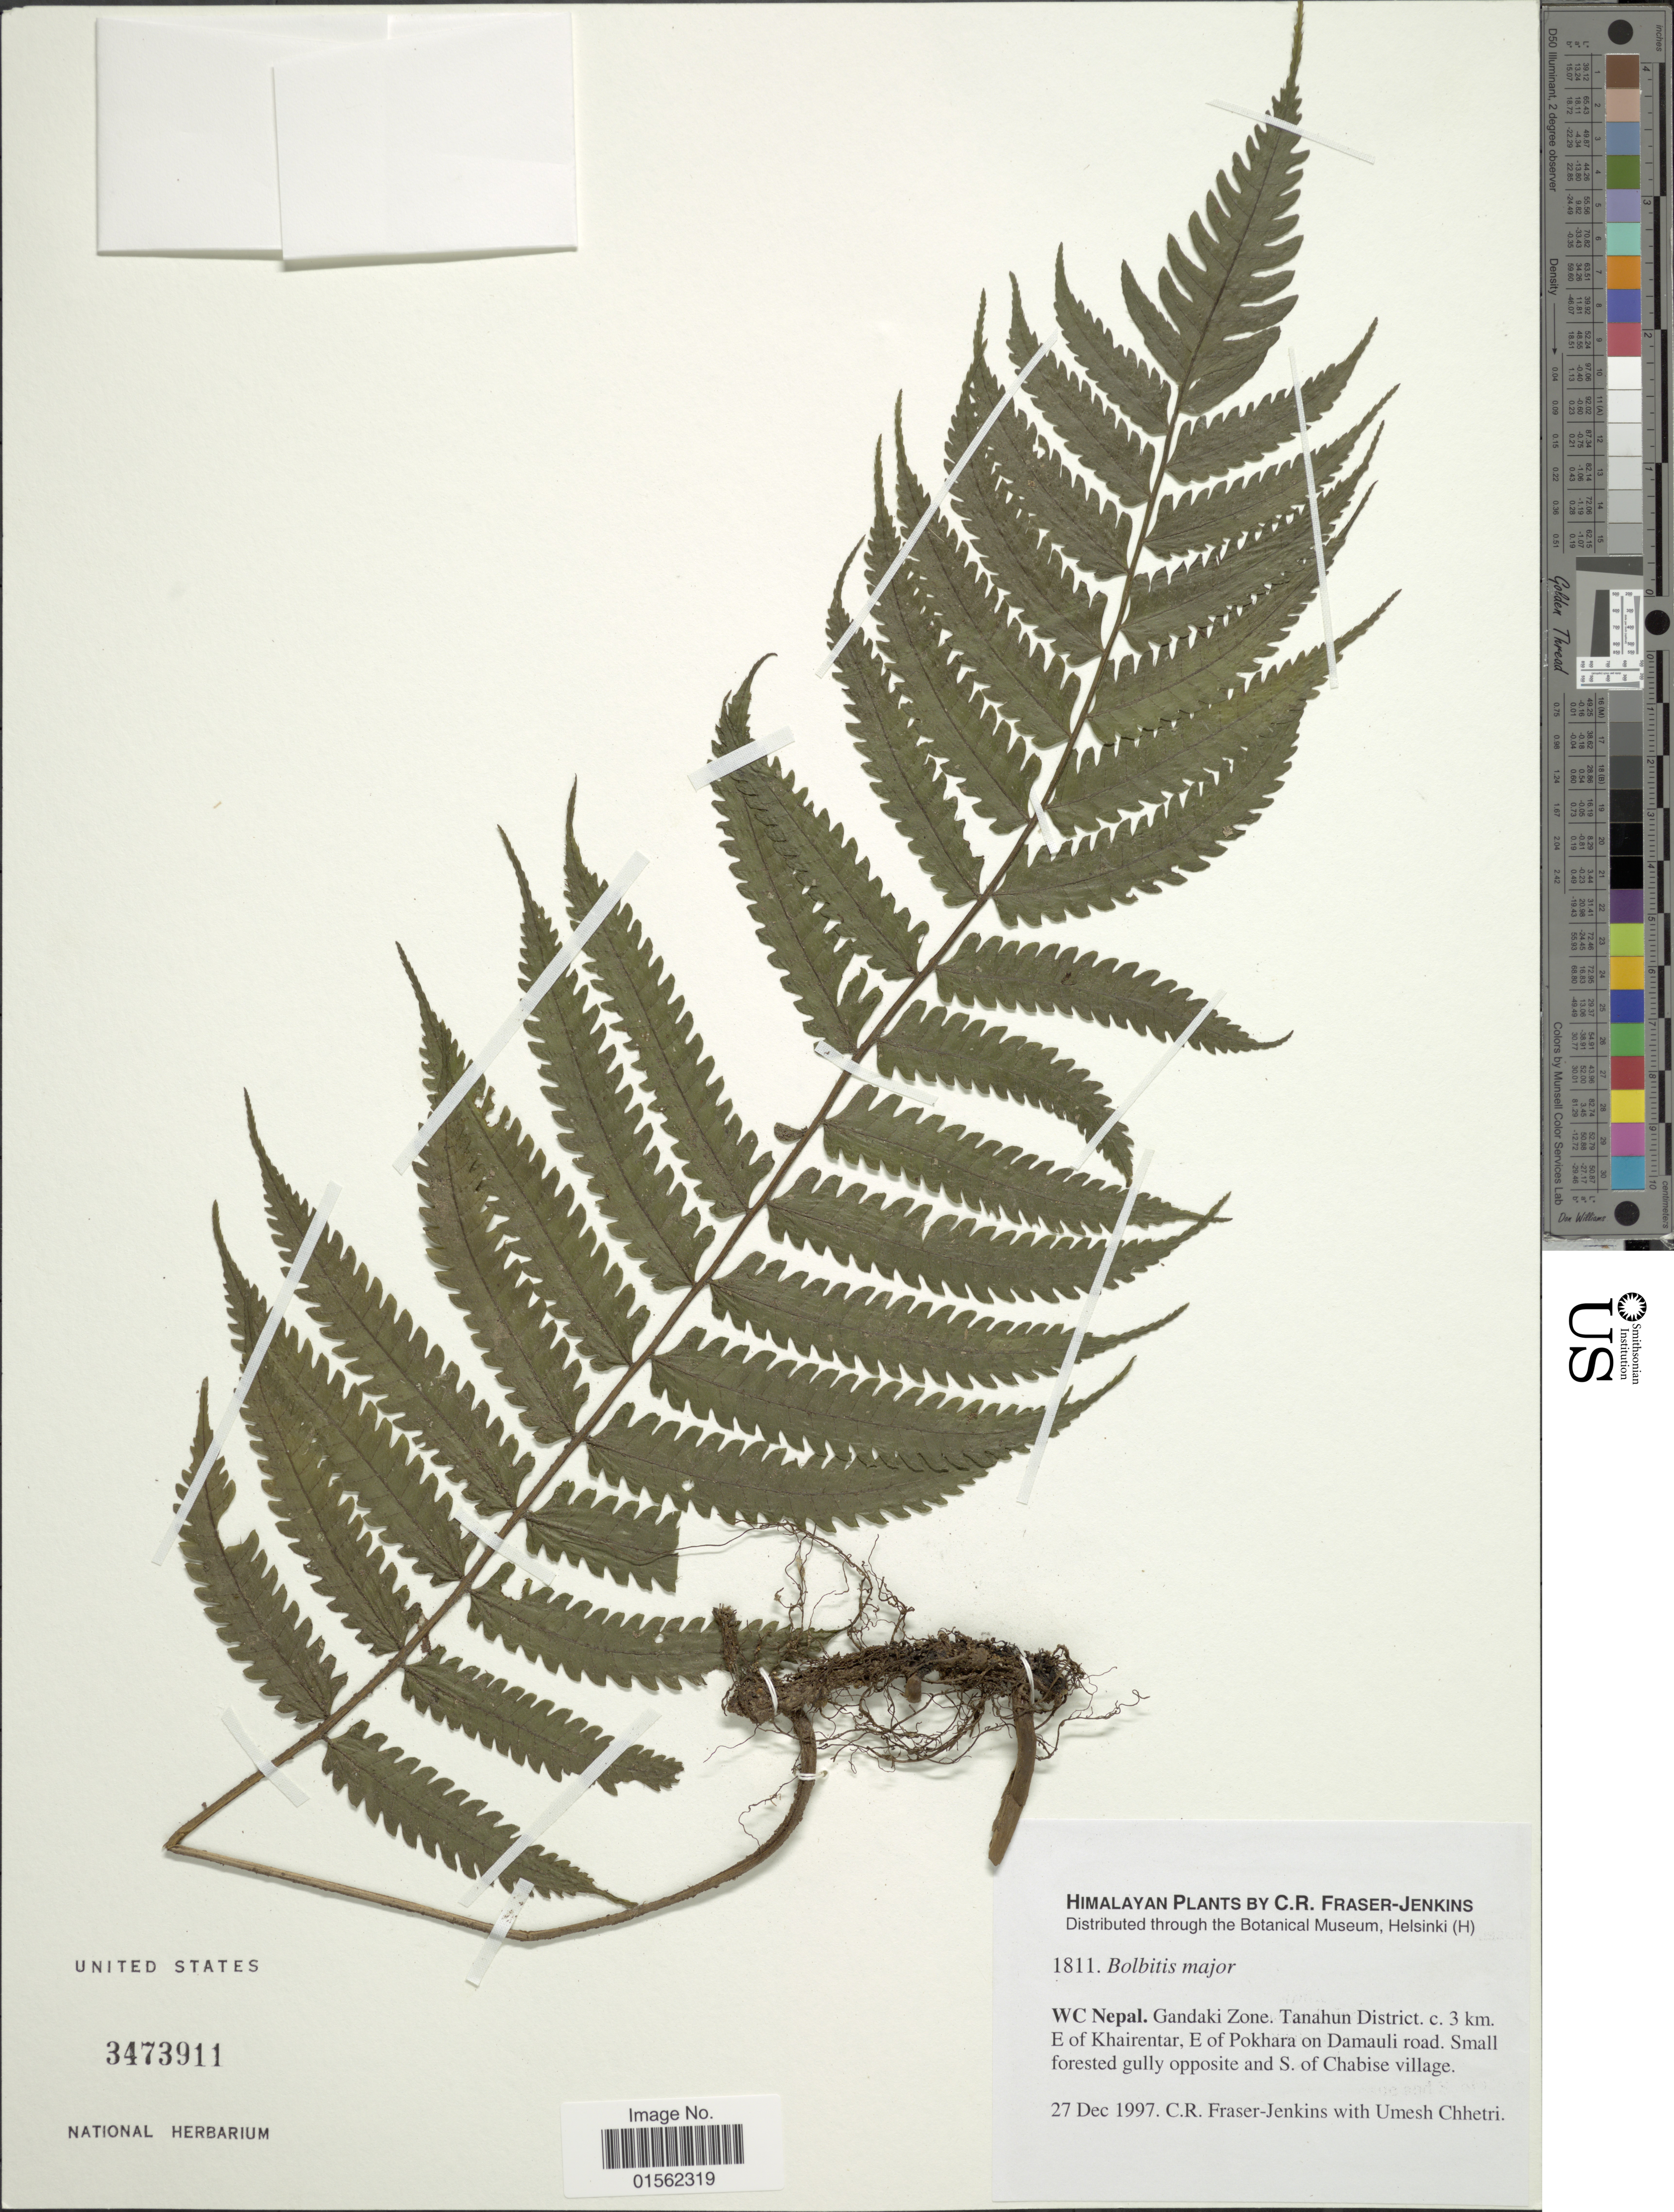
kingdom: Plantae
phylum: Tracheophyta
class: Polypodiopsida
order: Polypodiales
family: Dryopteridaceae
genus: Bolbitis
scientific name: Bolbitis major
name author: (Bedd.) Hennipman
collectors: C. R. Fraser-Jenkins & U. Chhetri (Pongaly)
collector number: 1811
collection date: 1997-12-27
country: Nepal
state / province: Gandaki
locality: Himalaya, WC Nepal, Gandaki Zone, Tanahum District, c. 3 km. E of Khairentar, E. of Pokhara on Damauli road, small forested gully opposite and S. of Chabise village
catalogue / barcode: US 3473911